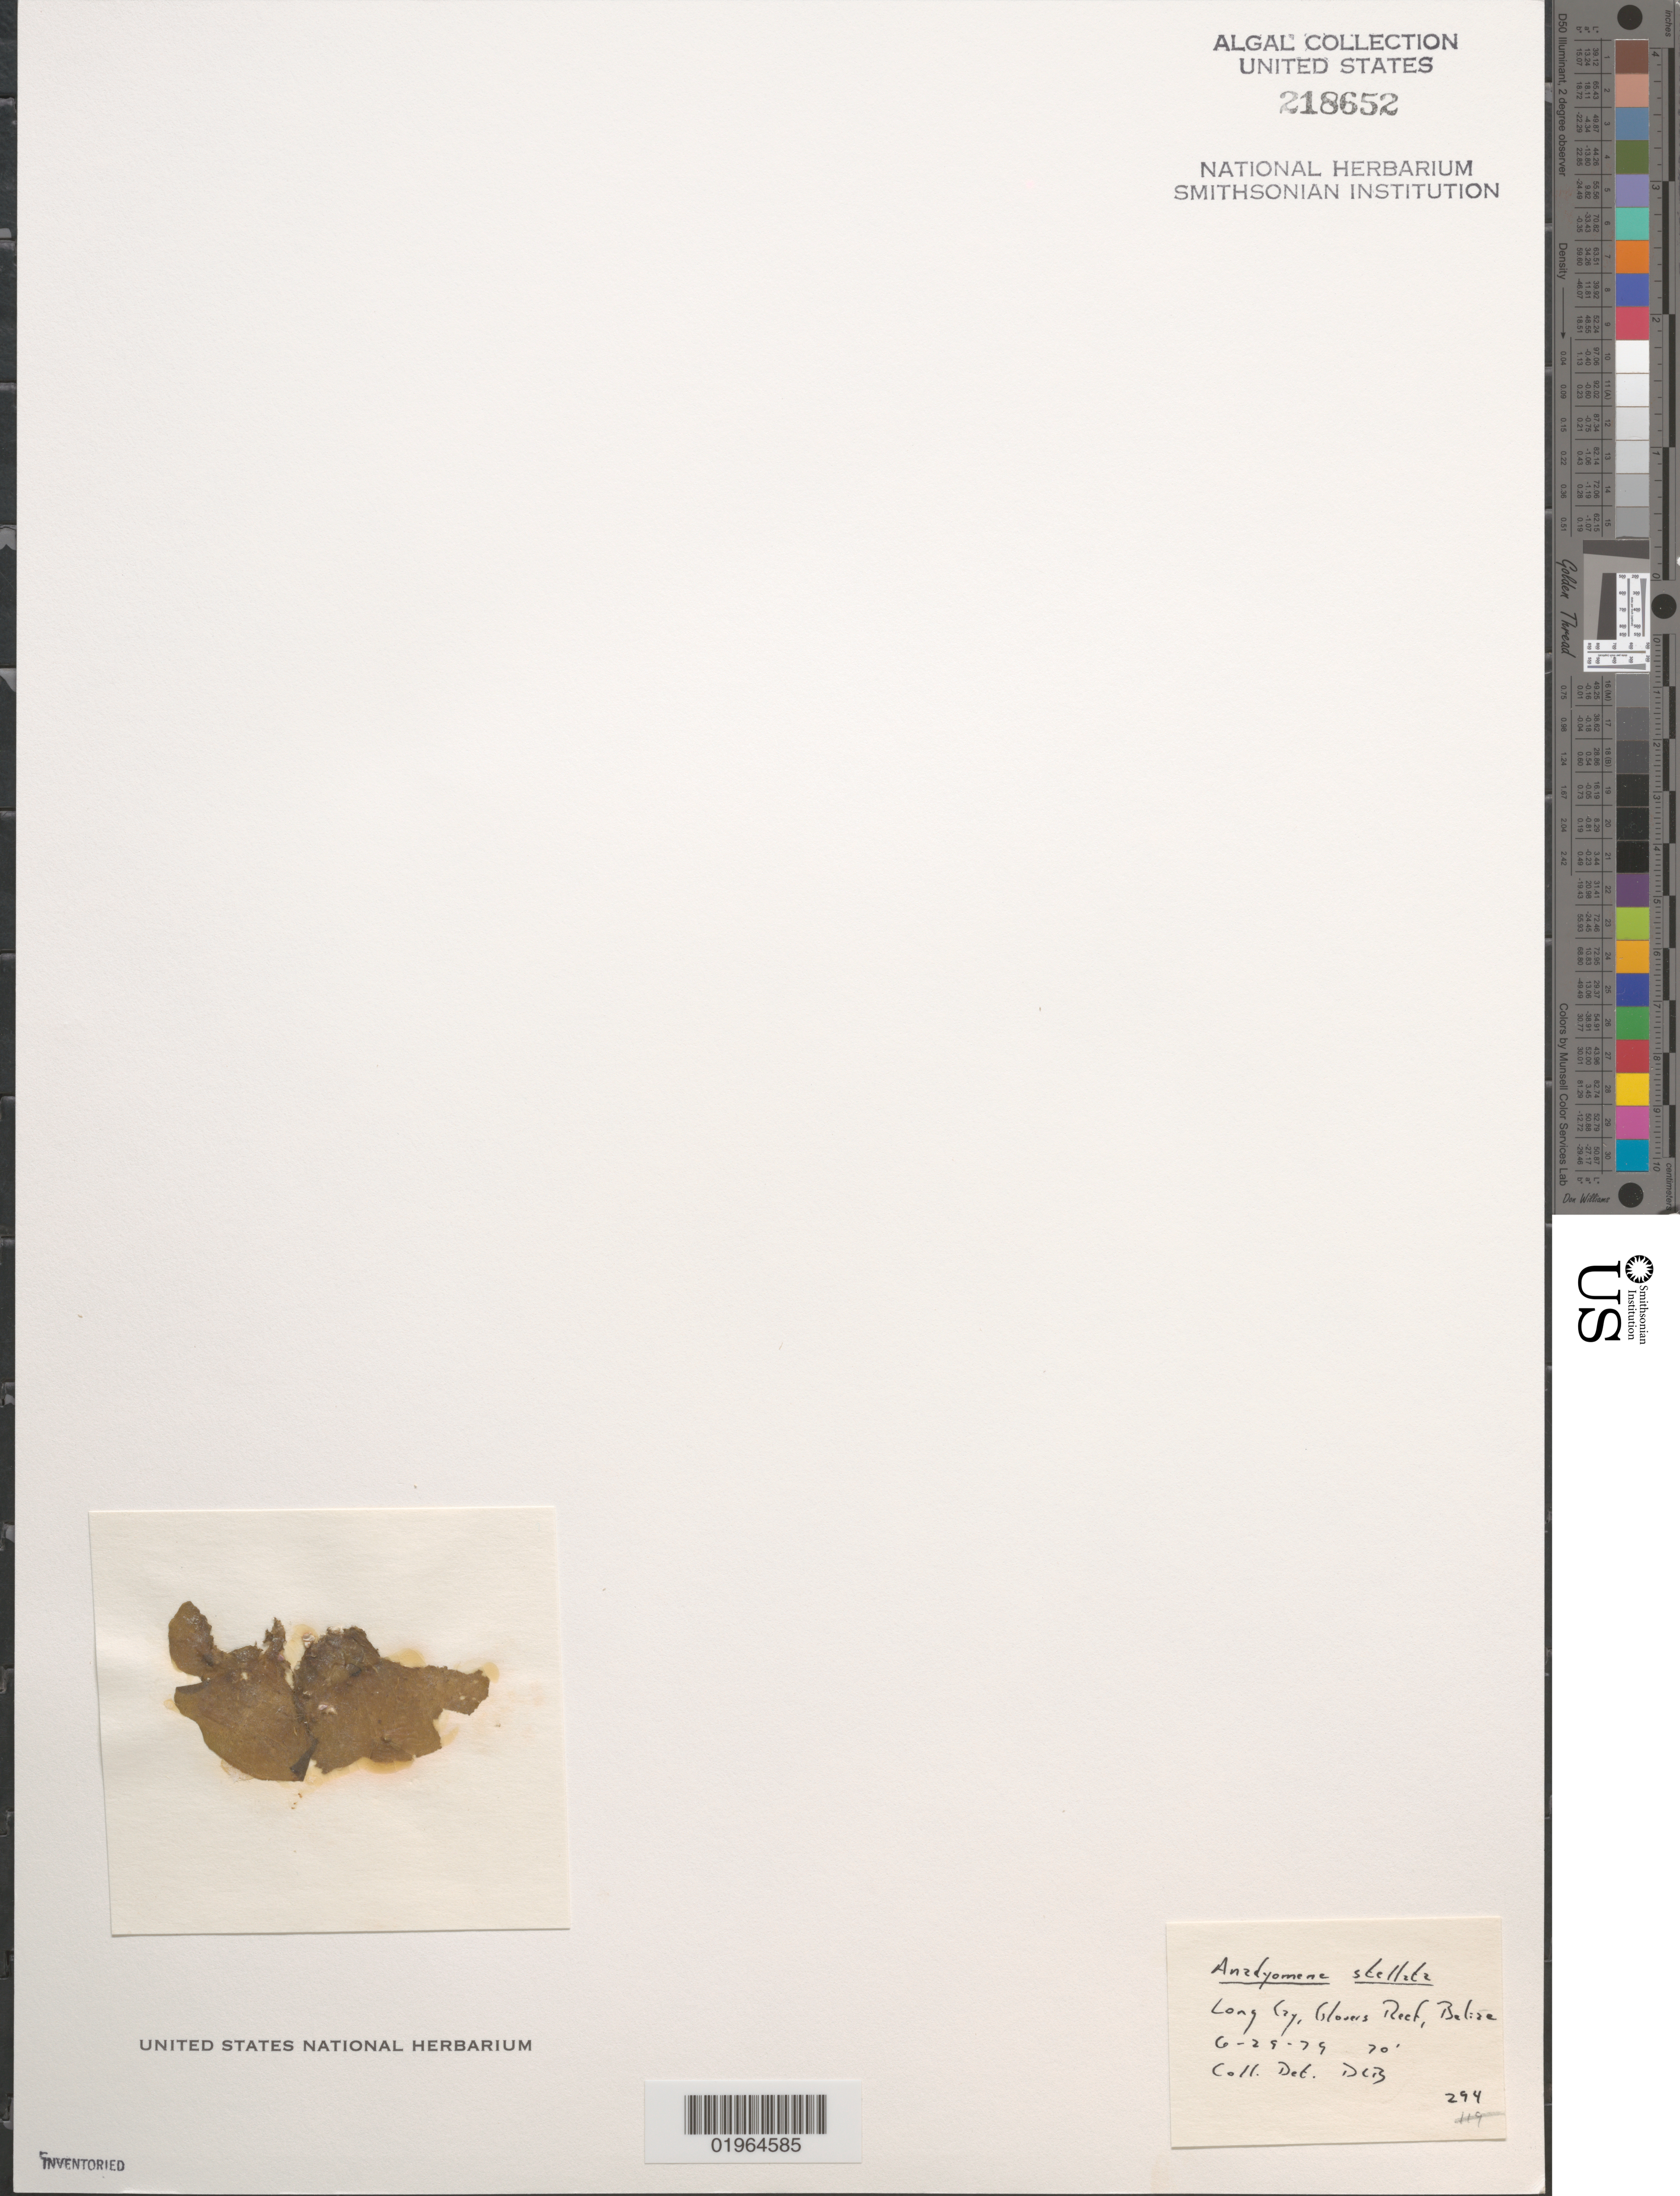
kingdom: Plantae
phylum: Chlorophyta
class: Ulvophyceae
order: Cladophorales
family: Anadyomenaceae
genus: Anadyomene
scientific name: Anadyomene stellata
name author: (Wulfen) C. Agardh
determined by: Ballantine, D. L.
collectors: D.L. Ballantine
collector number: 294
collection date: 1979-06-29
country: Belize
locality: Glovers Reef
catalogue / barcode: US 218652